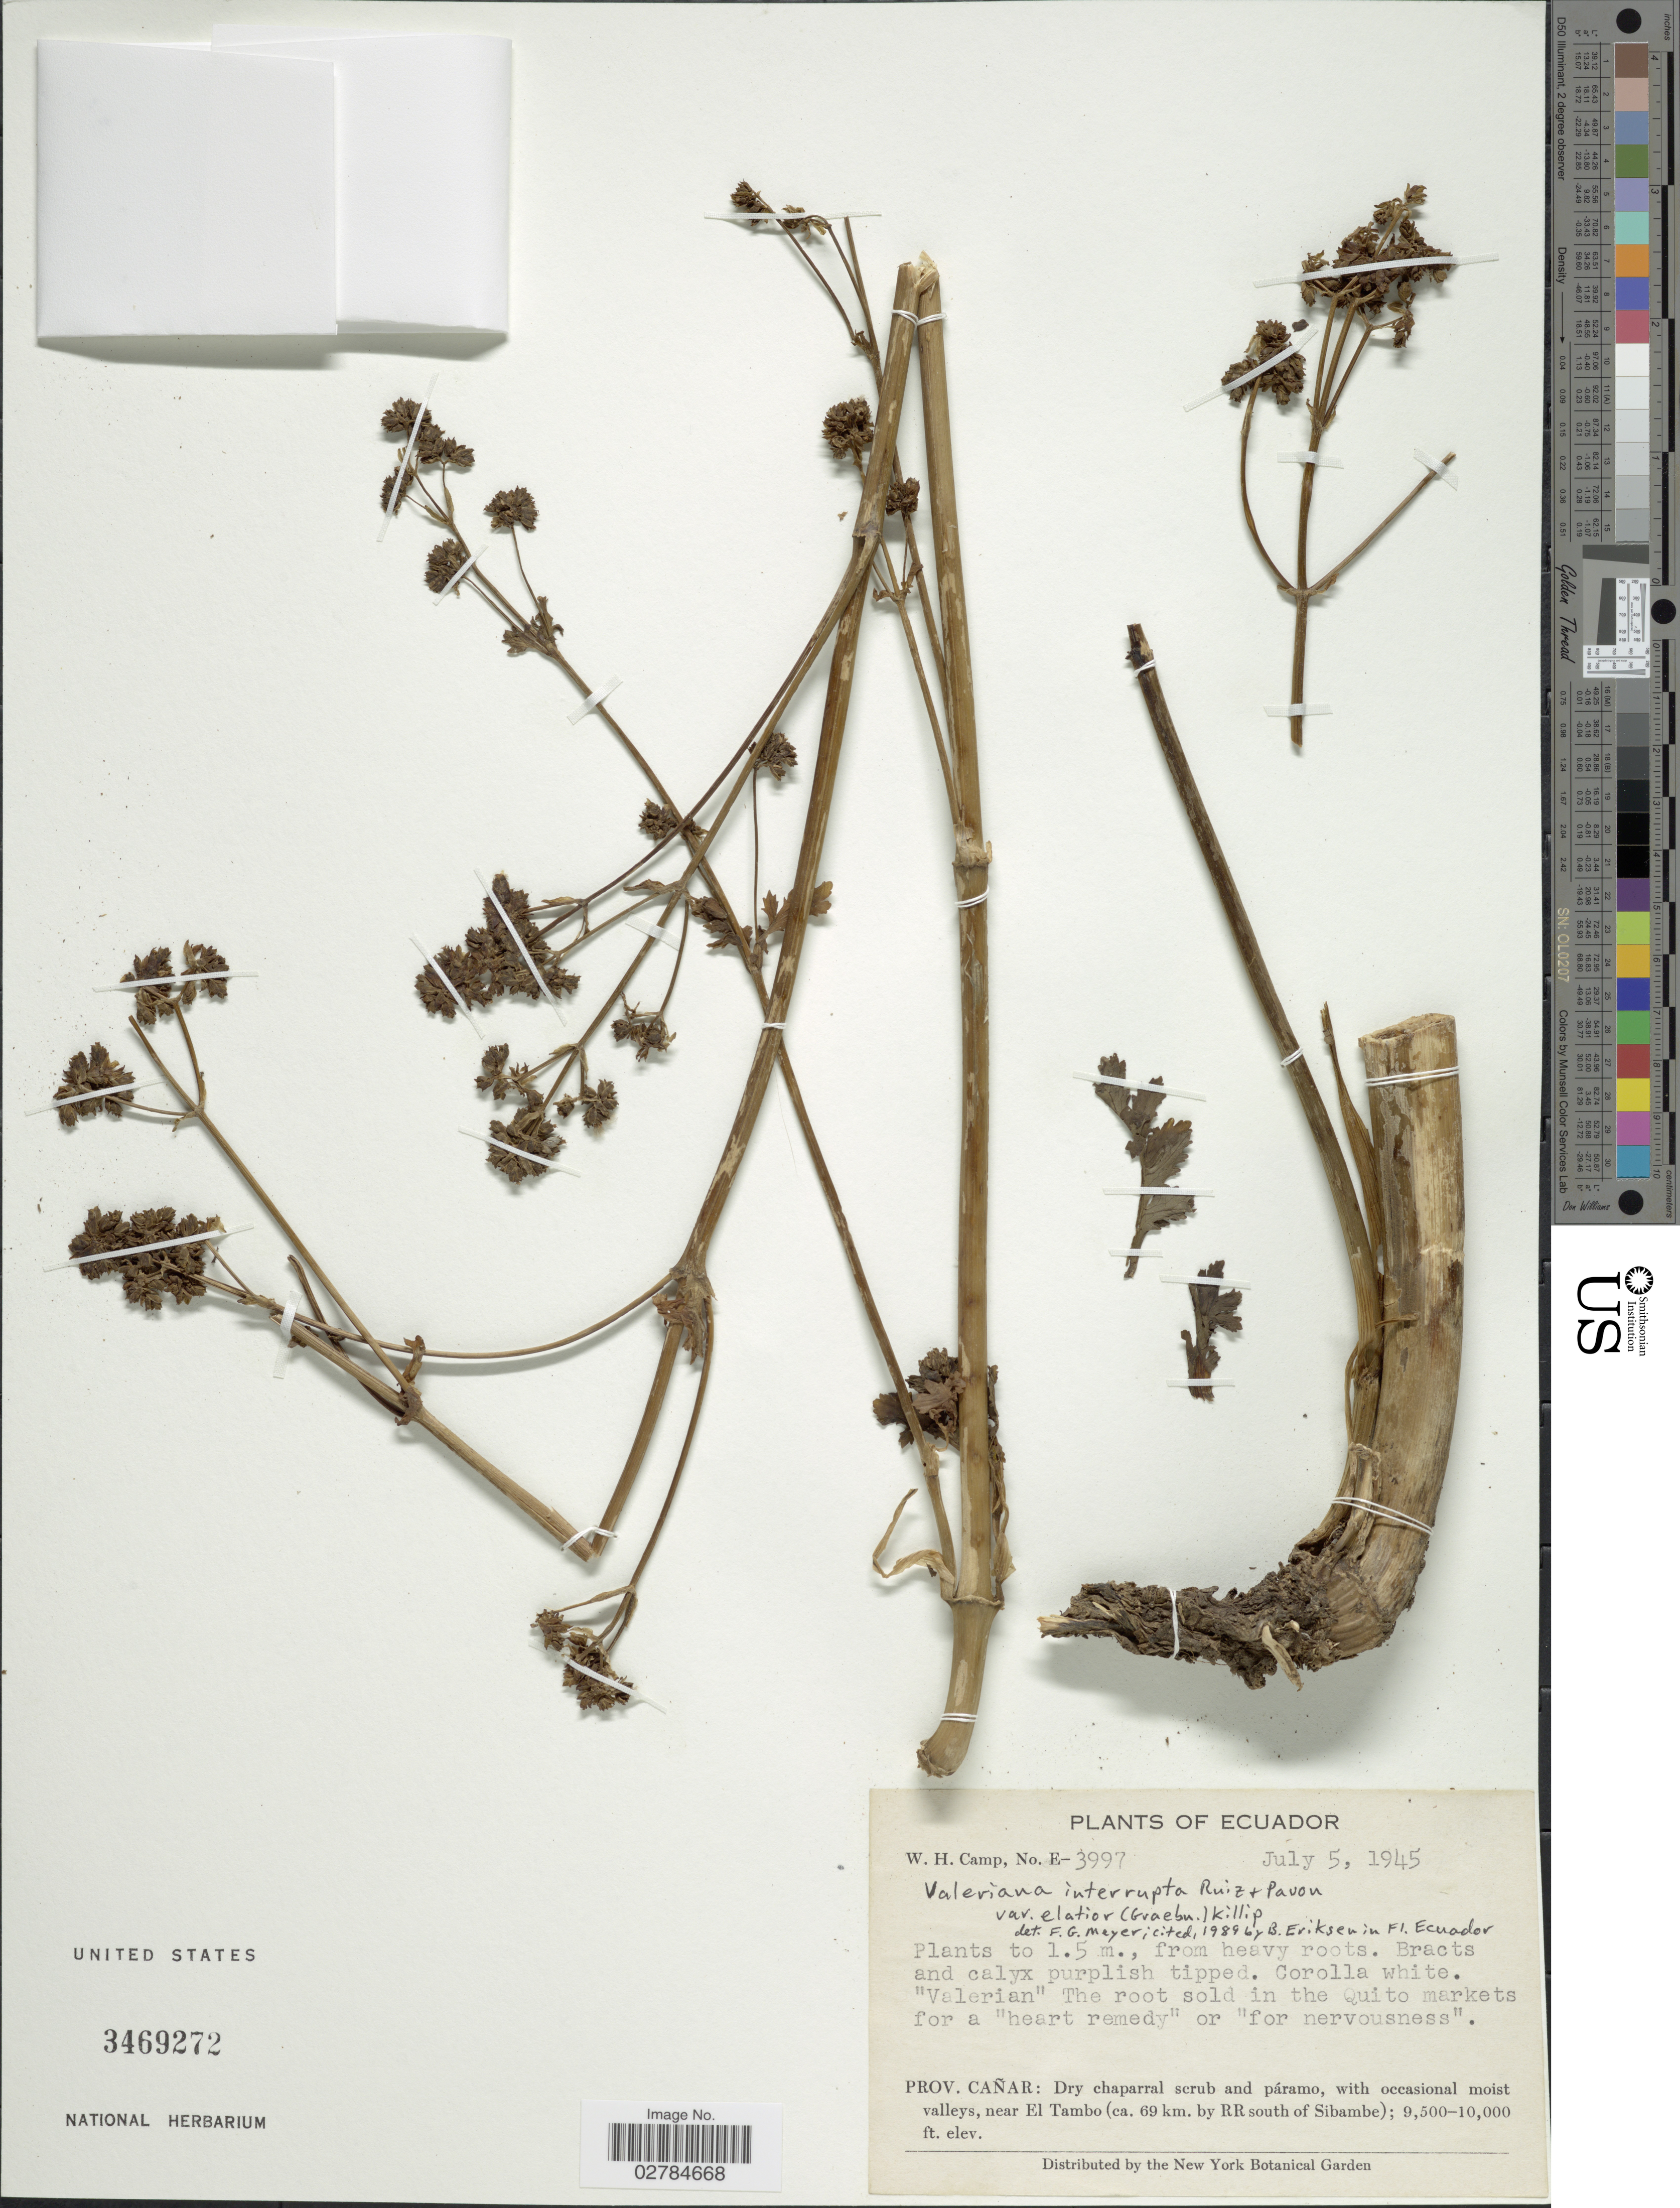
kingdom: Plantae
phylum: Tracheophyta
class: Magnoliopsida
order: Dipsacales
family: Caprifoliaceae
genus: Valeriana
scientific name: Valeriana interrupta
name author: Ruiz & Pav.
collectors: W. H. Camp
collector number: E-3997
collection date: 1945-07-05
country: Ecuador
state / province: Cañar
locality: Prov. Cañar: Dry chaparral scrub and páramo, with occasional moist valleys, near El Tambo (ca. 69 km. by RR south of Sibambe).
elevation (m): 2896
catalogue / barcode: US 3469272